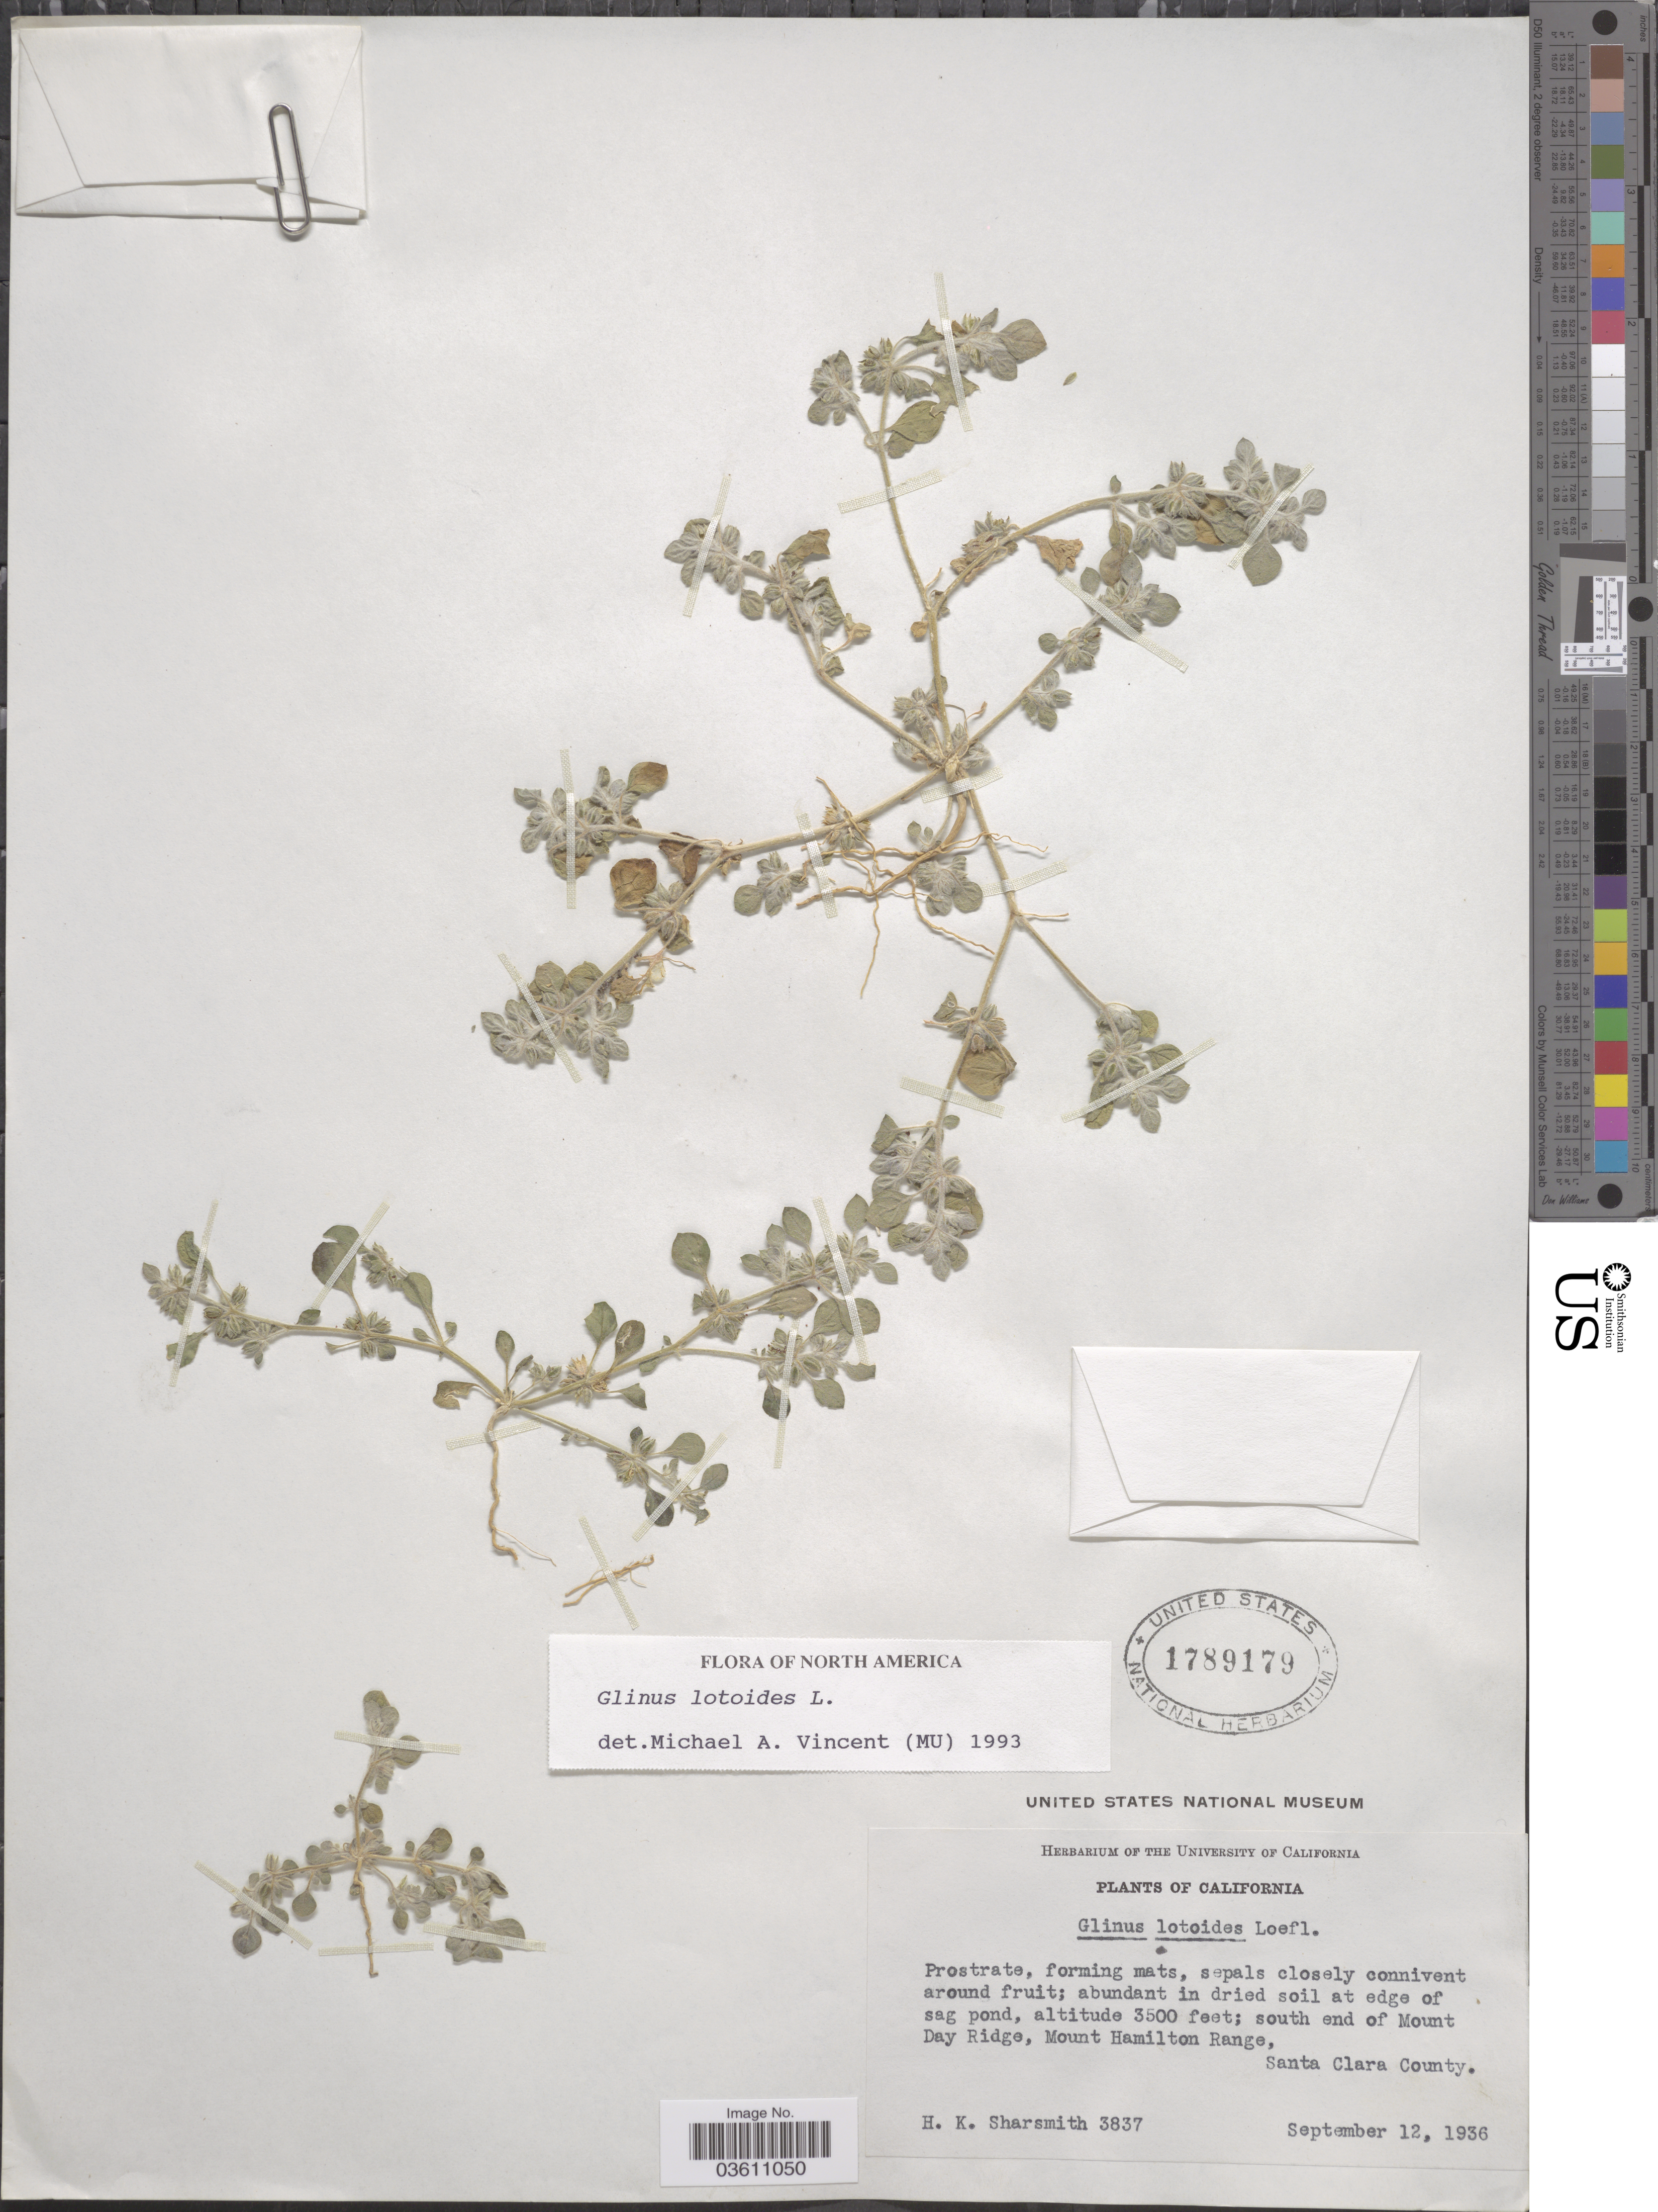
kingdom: Plantae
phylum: Tracheophyta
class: Magnoliopsida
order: Caryophyllales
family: Molluginaceae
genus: Glinus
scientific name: Glinus lotoides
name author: L.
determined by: Vincent, M. A.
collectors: H. Sharsmith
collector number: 3837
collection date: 1936-09-12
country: United States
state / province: California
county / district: Santa Clara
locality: South end of Mount Day Ridge, Mount Hamilton Range, Santa Clara County.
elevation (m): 1067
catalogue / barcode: US 1789179